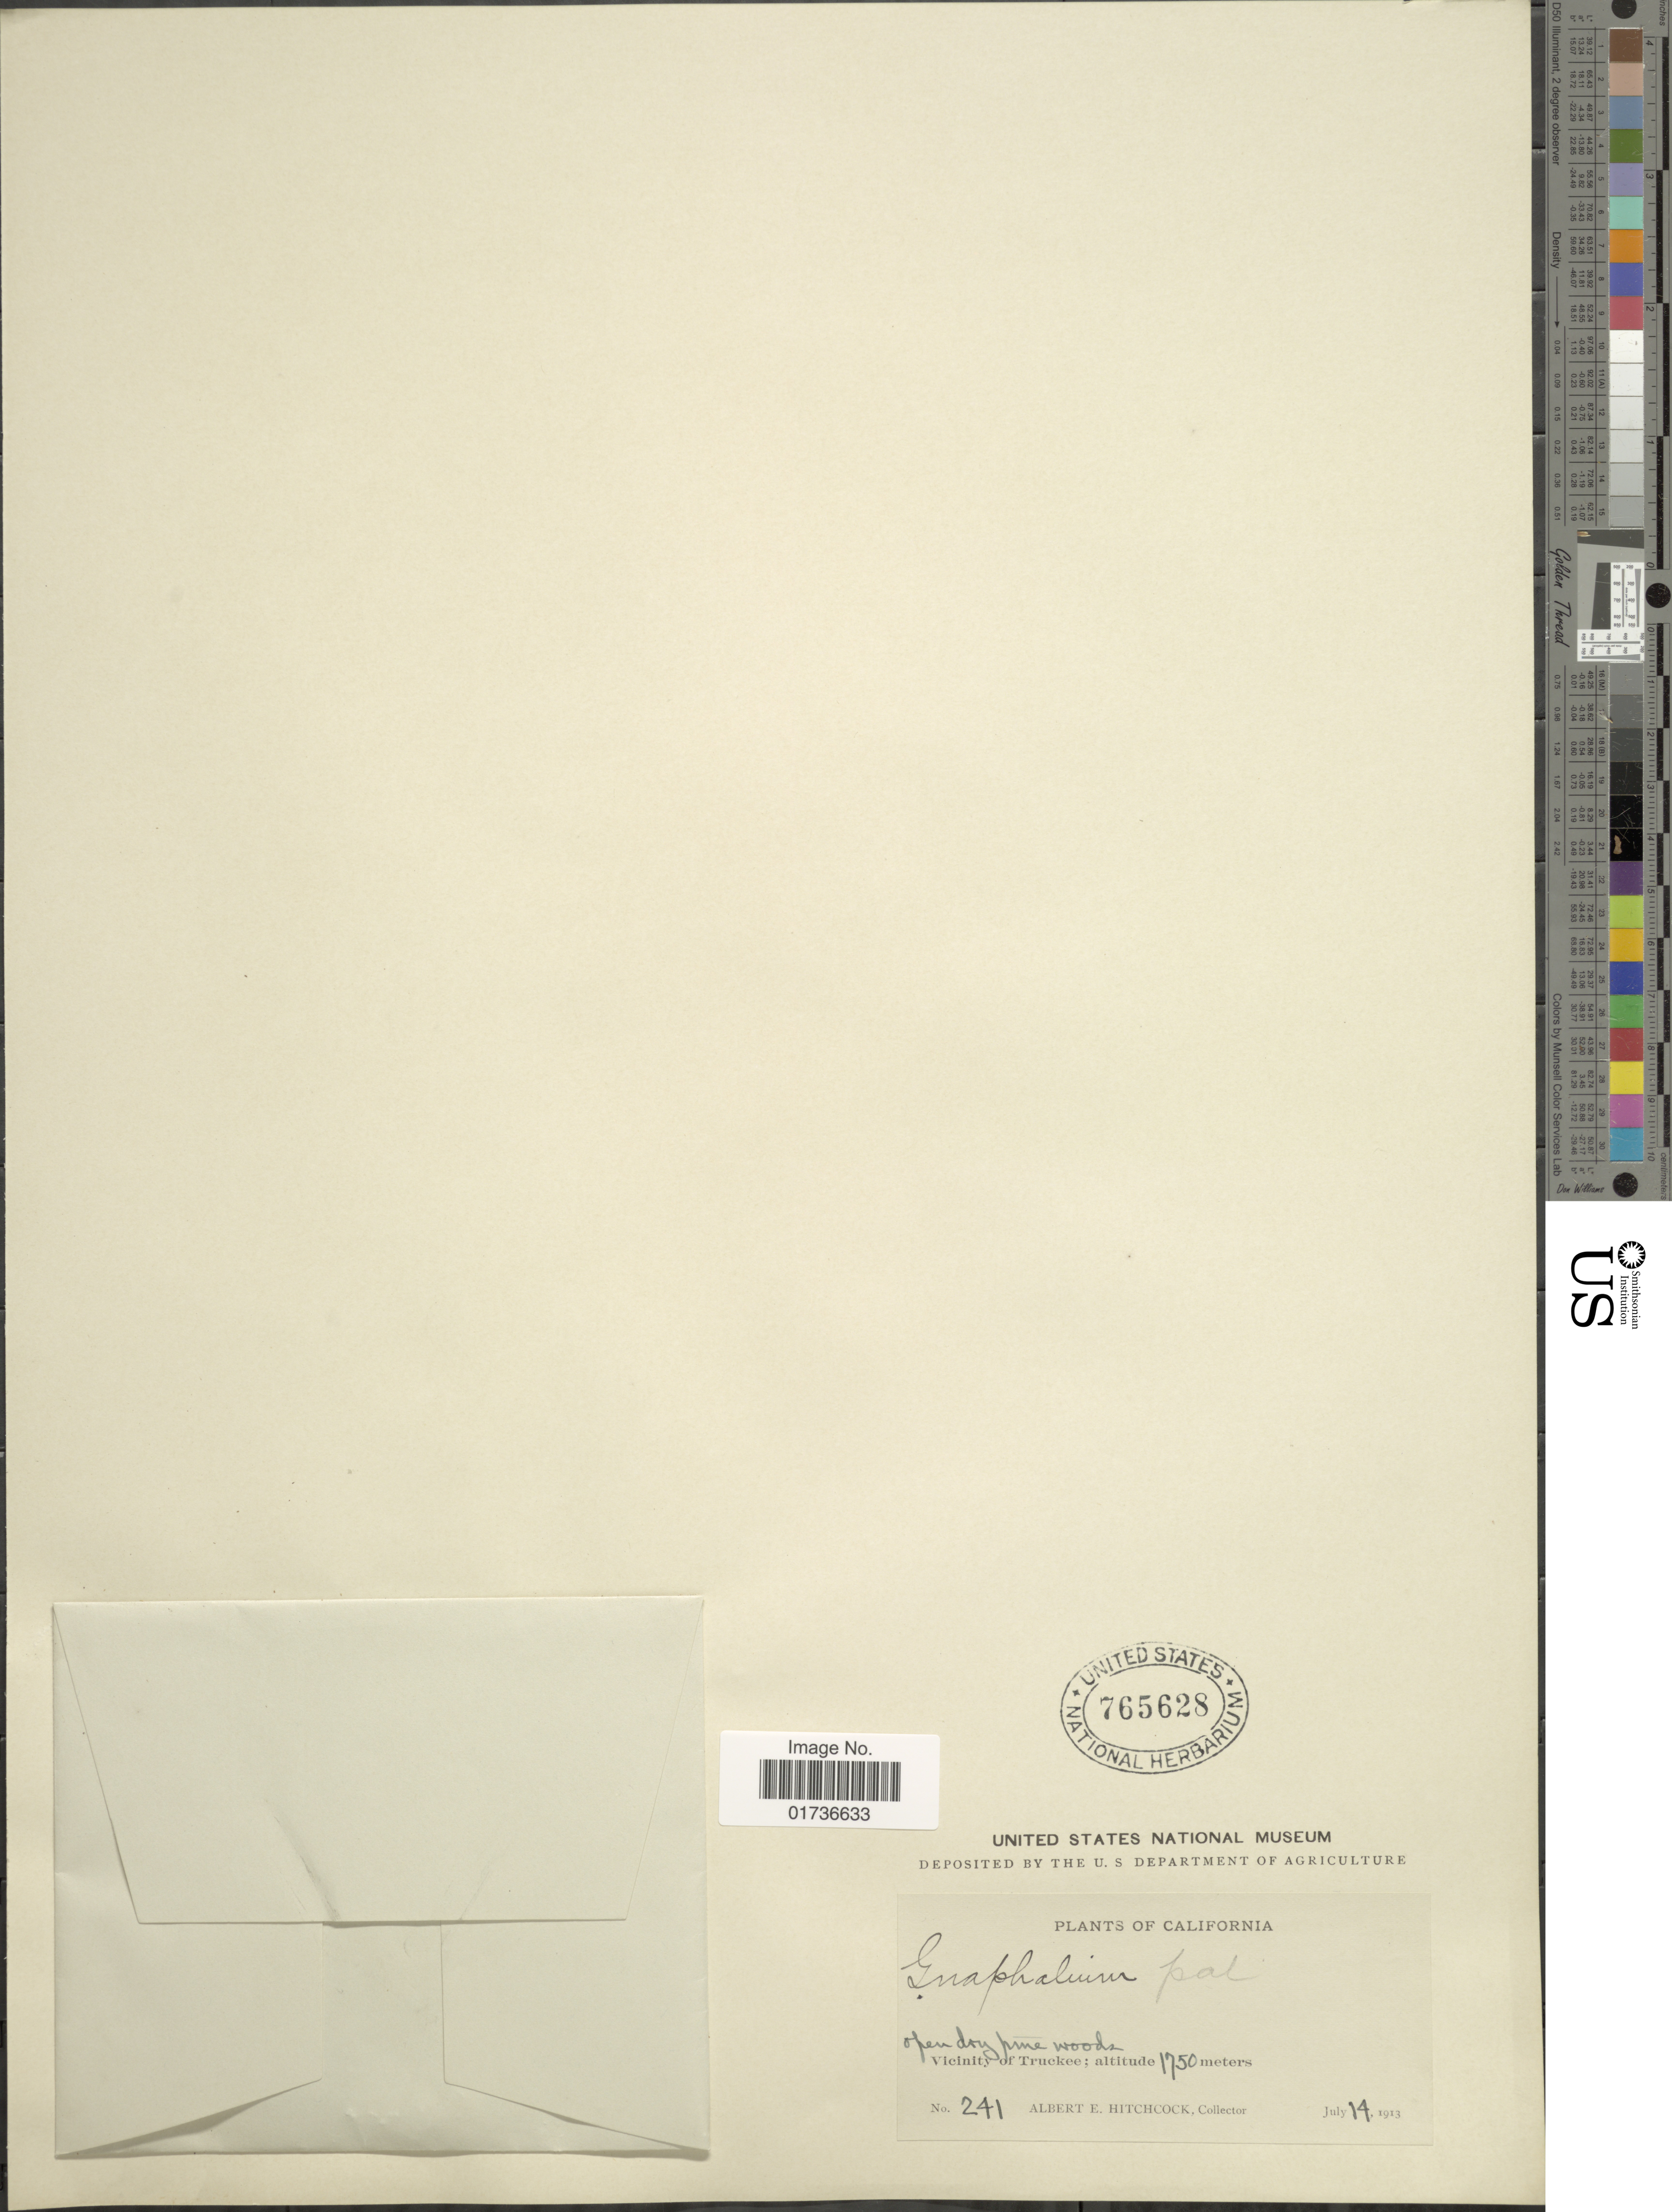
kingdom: Plantae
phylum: Tracheophyta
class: Magnoliopsida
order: Asterales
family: Asteraceae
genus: Gnaphalium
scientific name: Gnaphalium palustre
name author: Nutt.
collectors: A. Hitchcock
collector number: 241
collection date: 1913-07-14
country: United States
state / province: California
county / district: Nevada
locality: Vicinity of Truckee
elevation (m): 1750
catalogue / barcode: US 765628